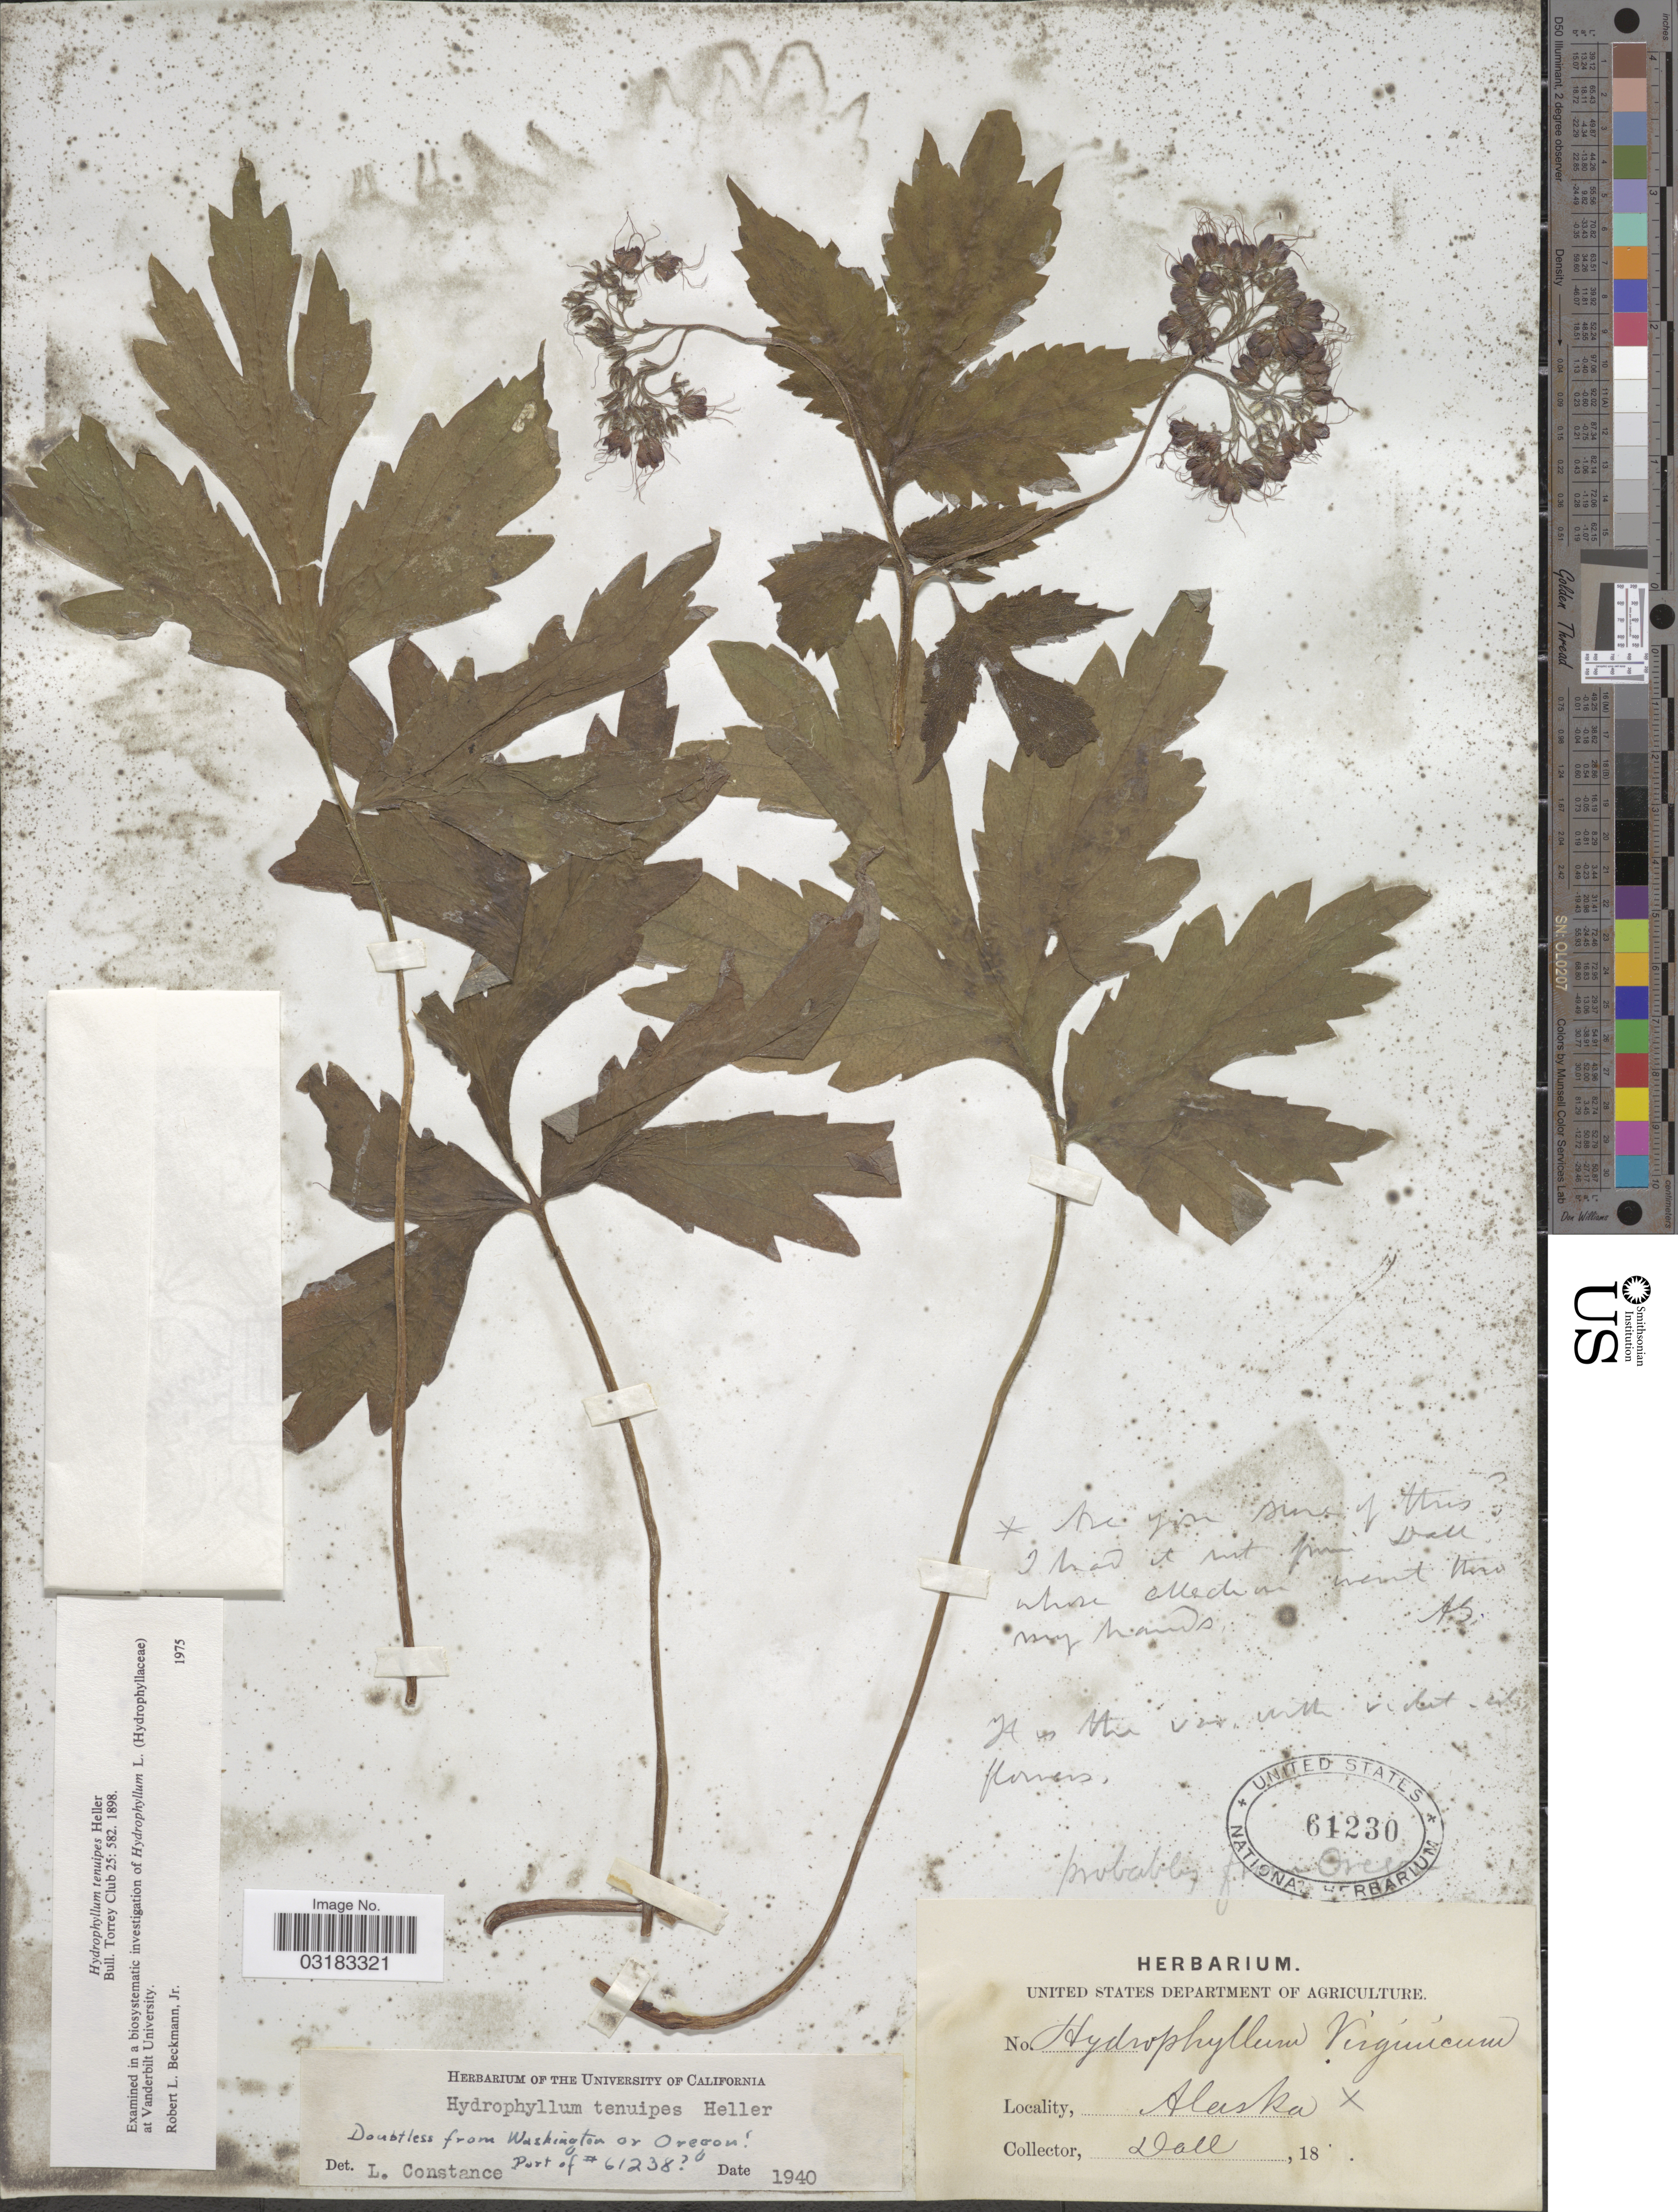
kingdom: Plantae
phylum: Tracheophyta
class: Magnoliopsida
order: Boraginales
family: Hydrophyllaceae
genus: Hydrophyllum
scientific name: Hydrophyllum tenuipes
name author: A. Heller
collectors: -. Dall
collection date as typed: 18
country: United States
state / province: Alaska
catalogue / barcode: US 61230